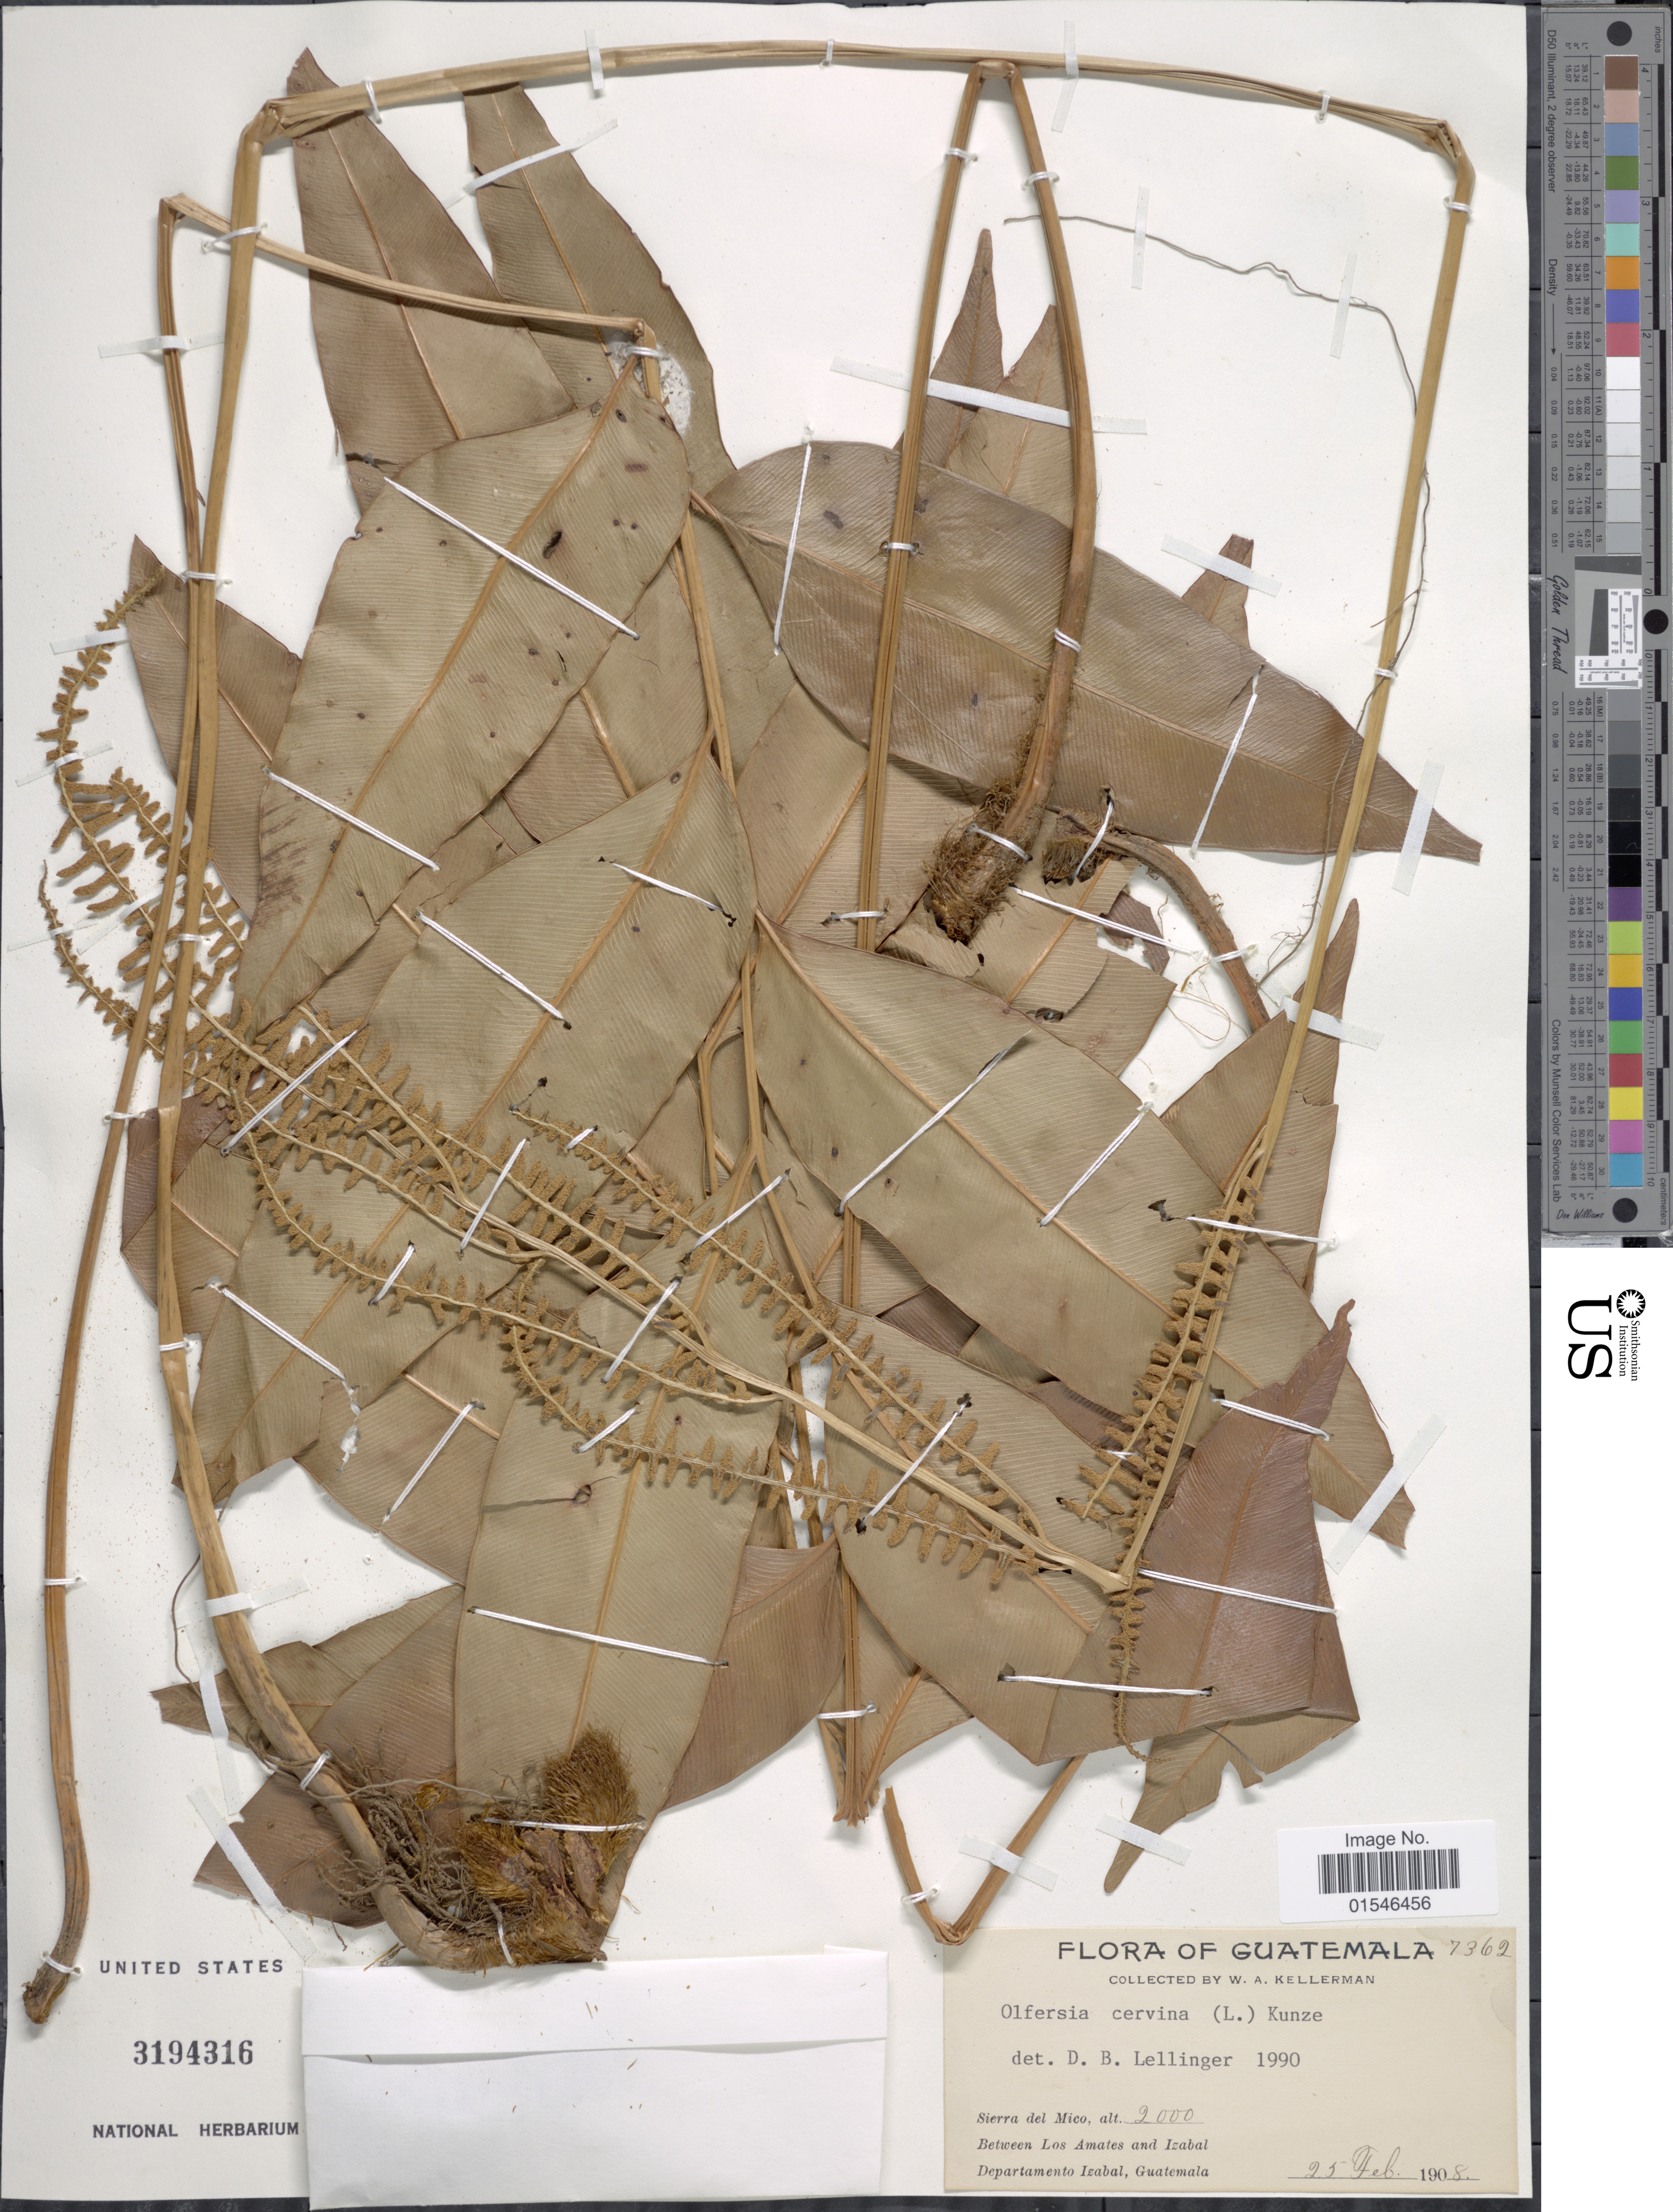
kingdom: Plantae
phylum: Tracheophyta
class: Polypodiopsida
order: Polypodiales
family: Dryopteridaceae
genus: Olfersia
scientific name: Olfersia cervina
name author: (L.) Kunze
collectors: W. Kellerman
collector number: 7362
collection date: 1908-02-25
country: Guatemala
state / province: Izabal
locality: Sierra del Mico. Between Los Amates and Izabal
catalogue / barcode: US 3194316